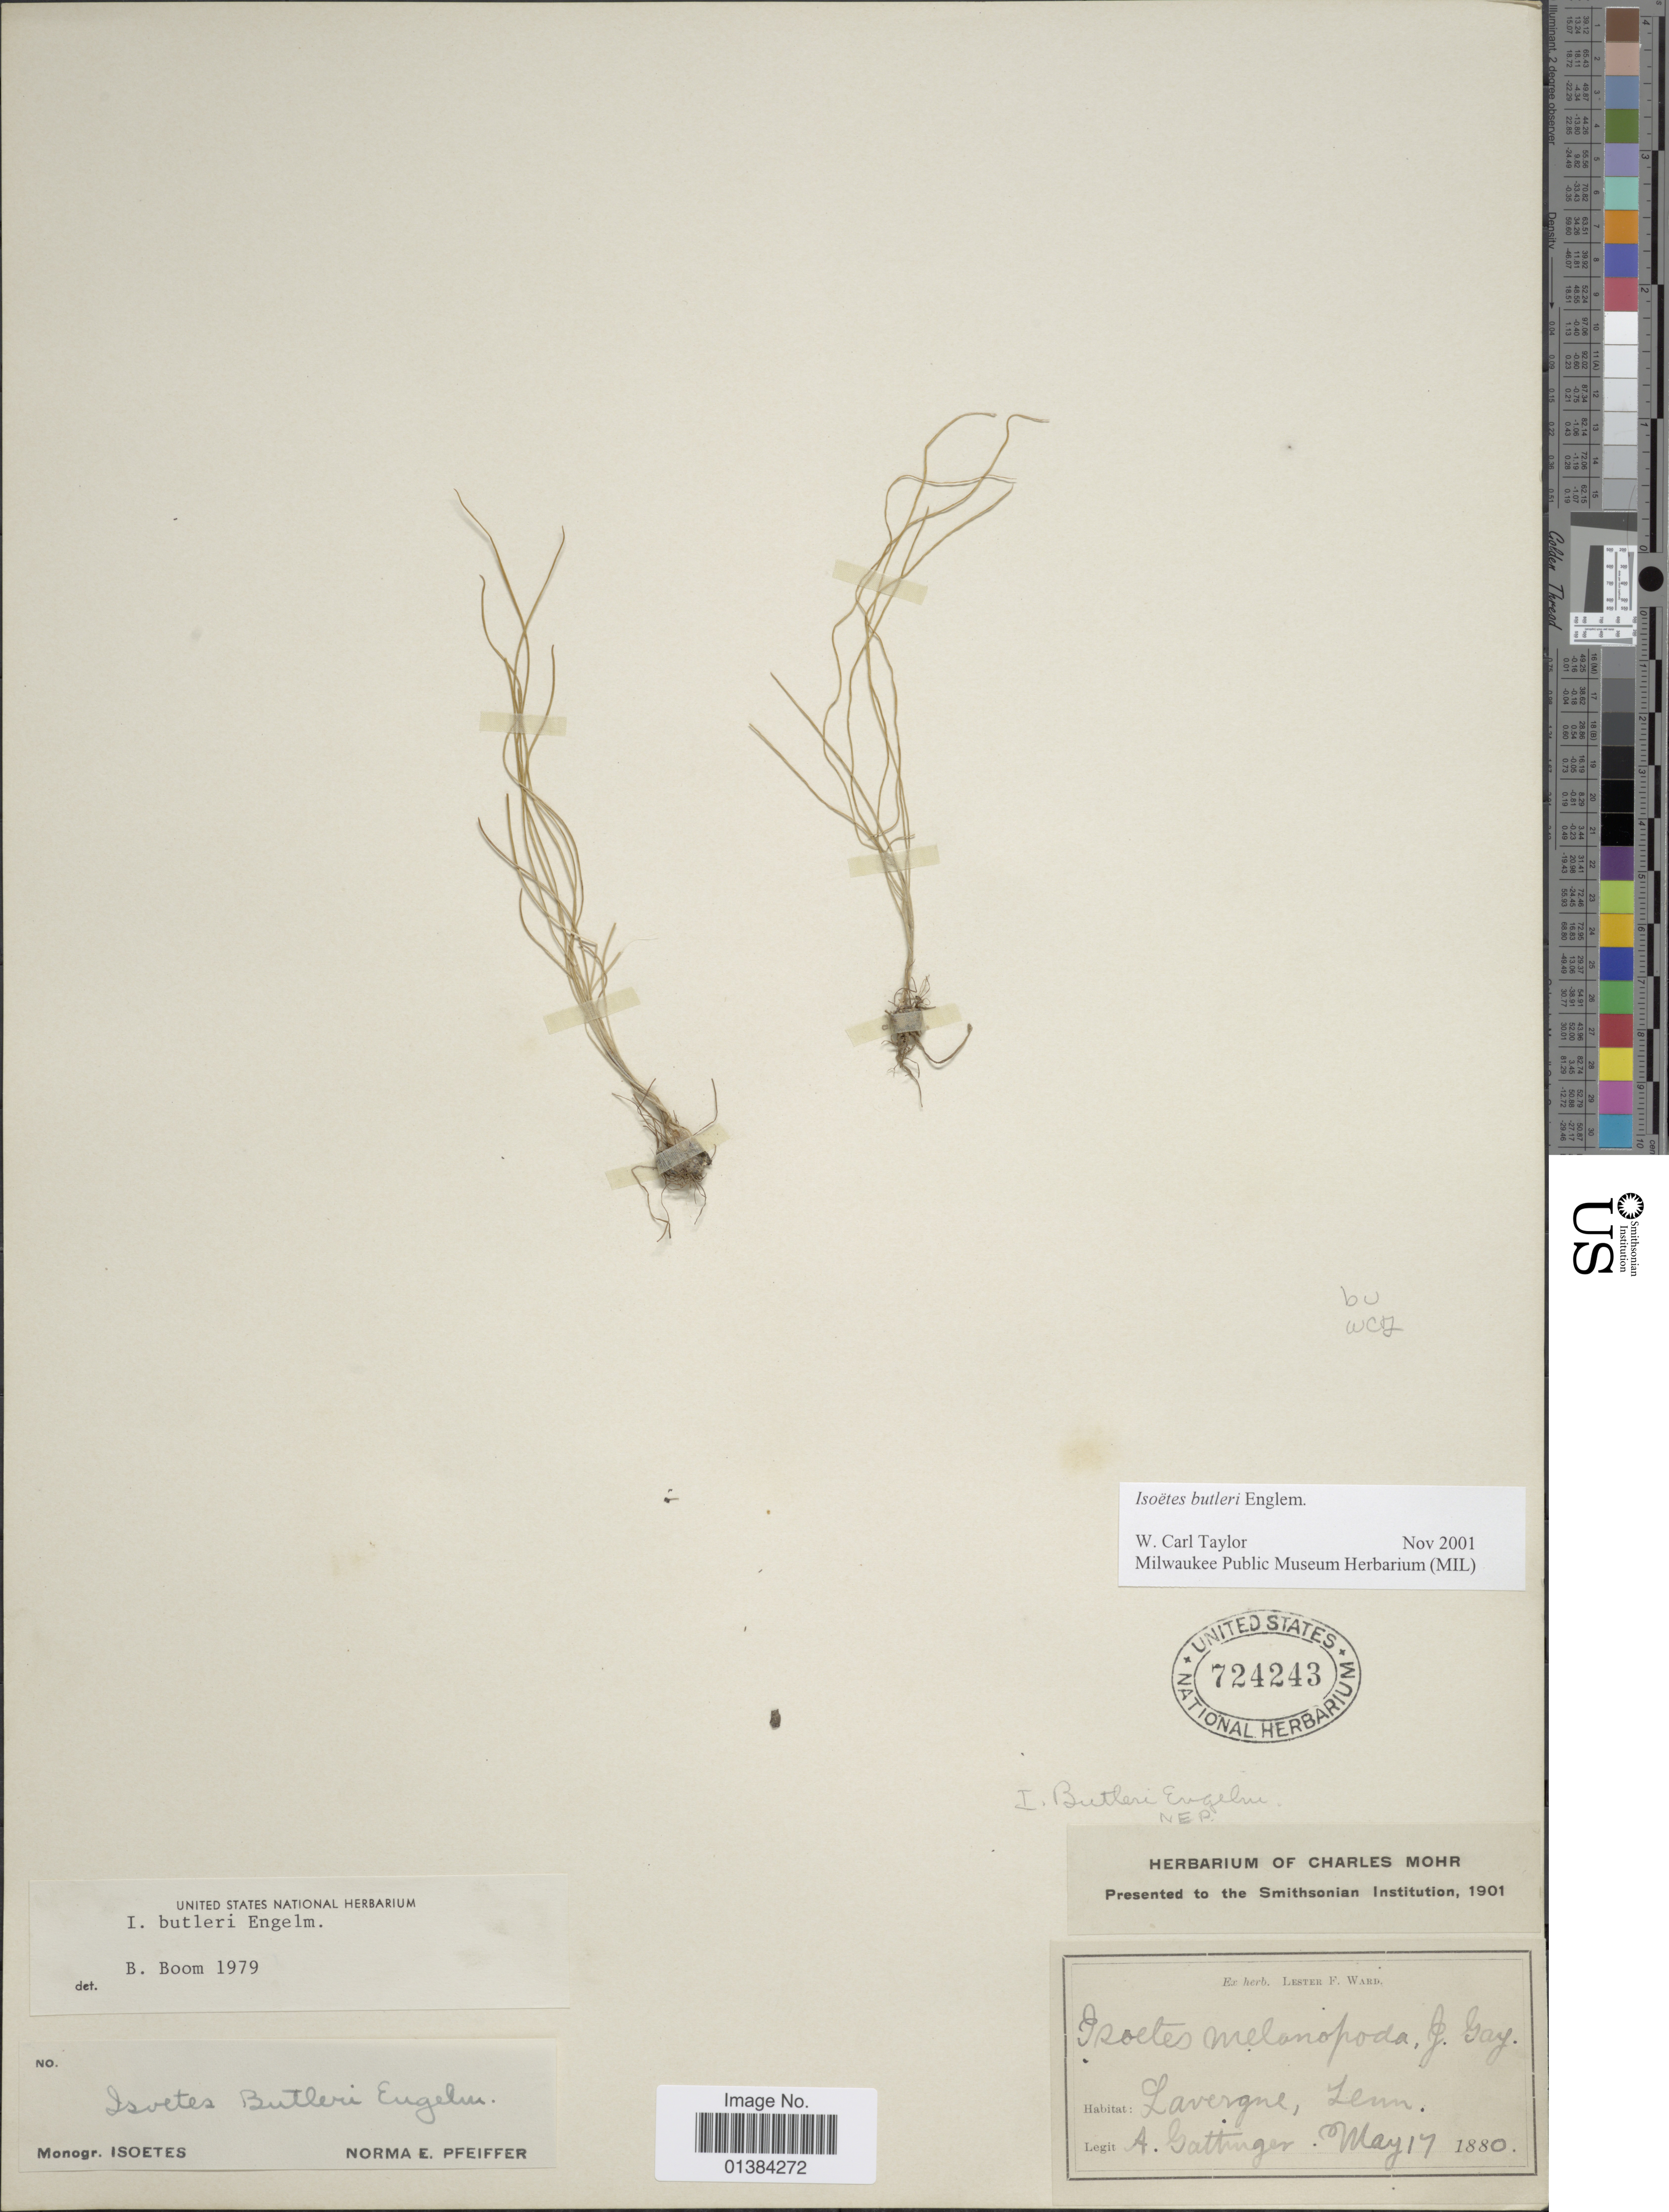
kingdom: Plantae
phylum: Tracheophyta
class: Lycopodiopsida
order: Isoetales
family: Isoetaceae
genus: Isoetes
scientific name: Isoetes butleri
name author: Engelm.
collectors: A. Gattinger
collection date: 1880-05-17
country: United States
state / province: Tennessee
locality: Lavergne, Tenn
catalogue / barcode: US 724243